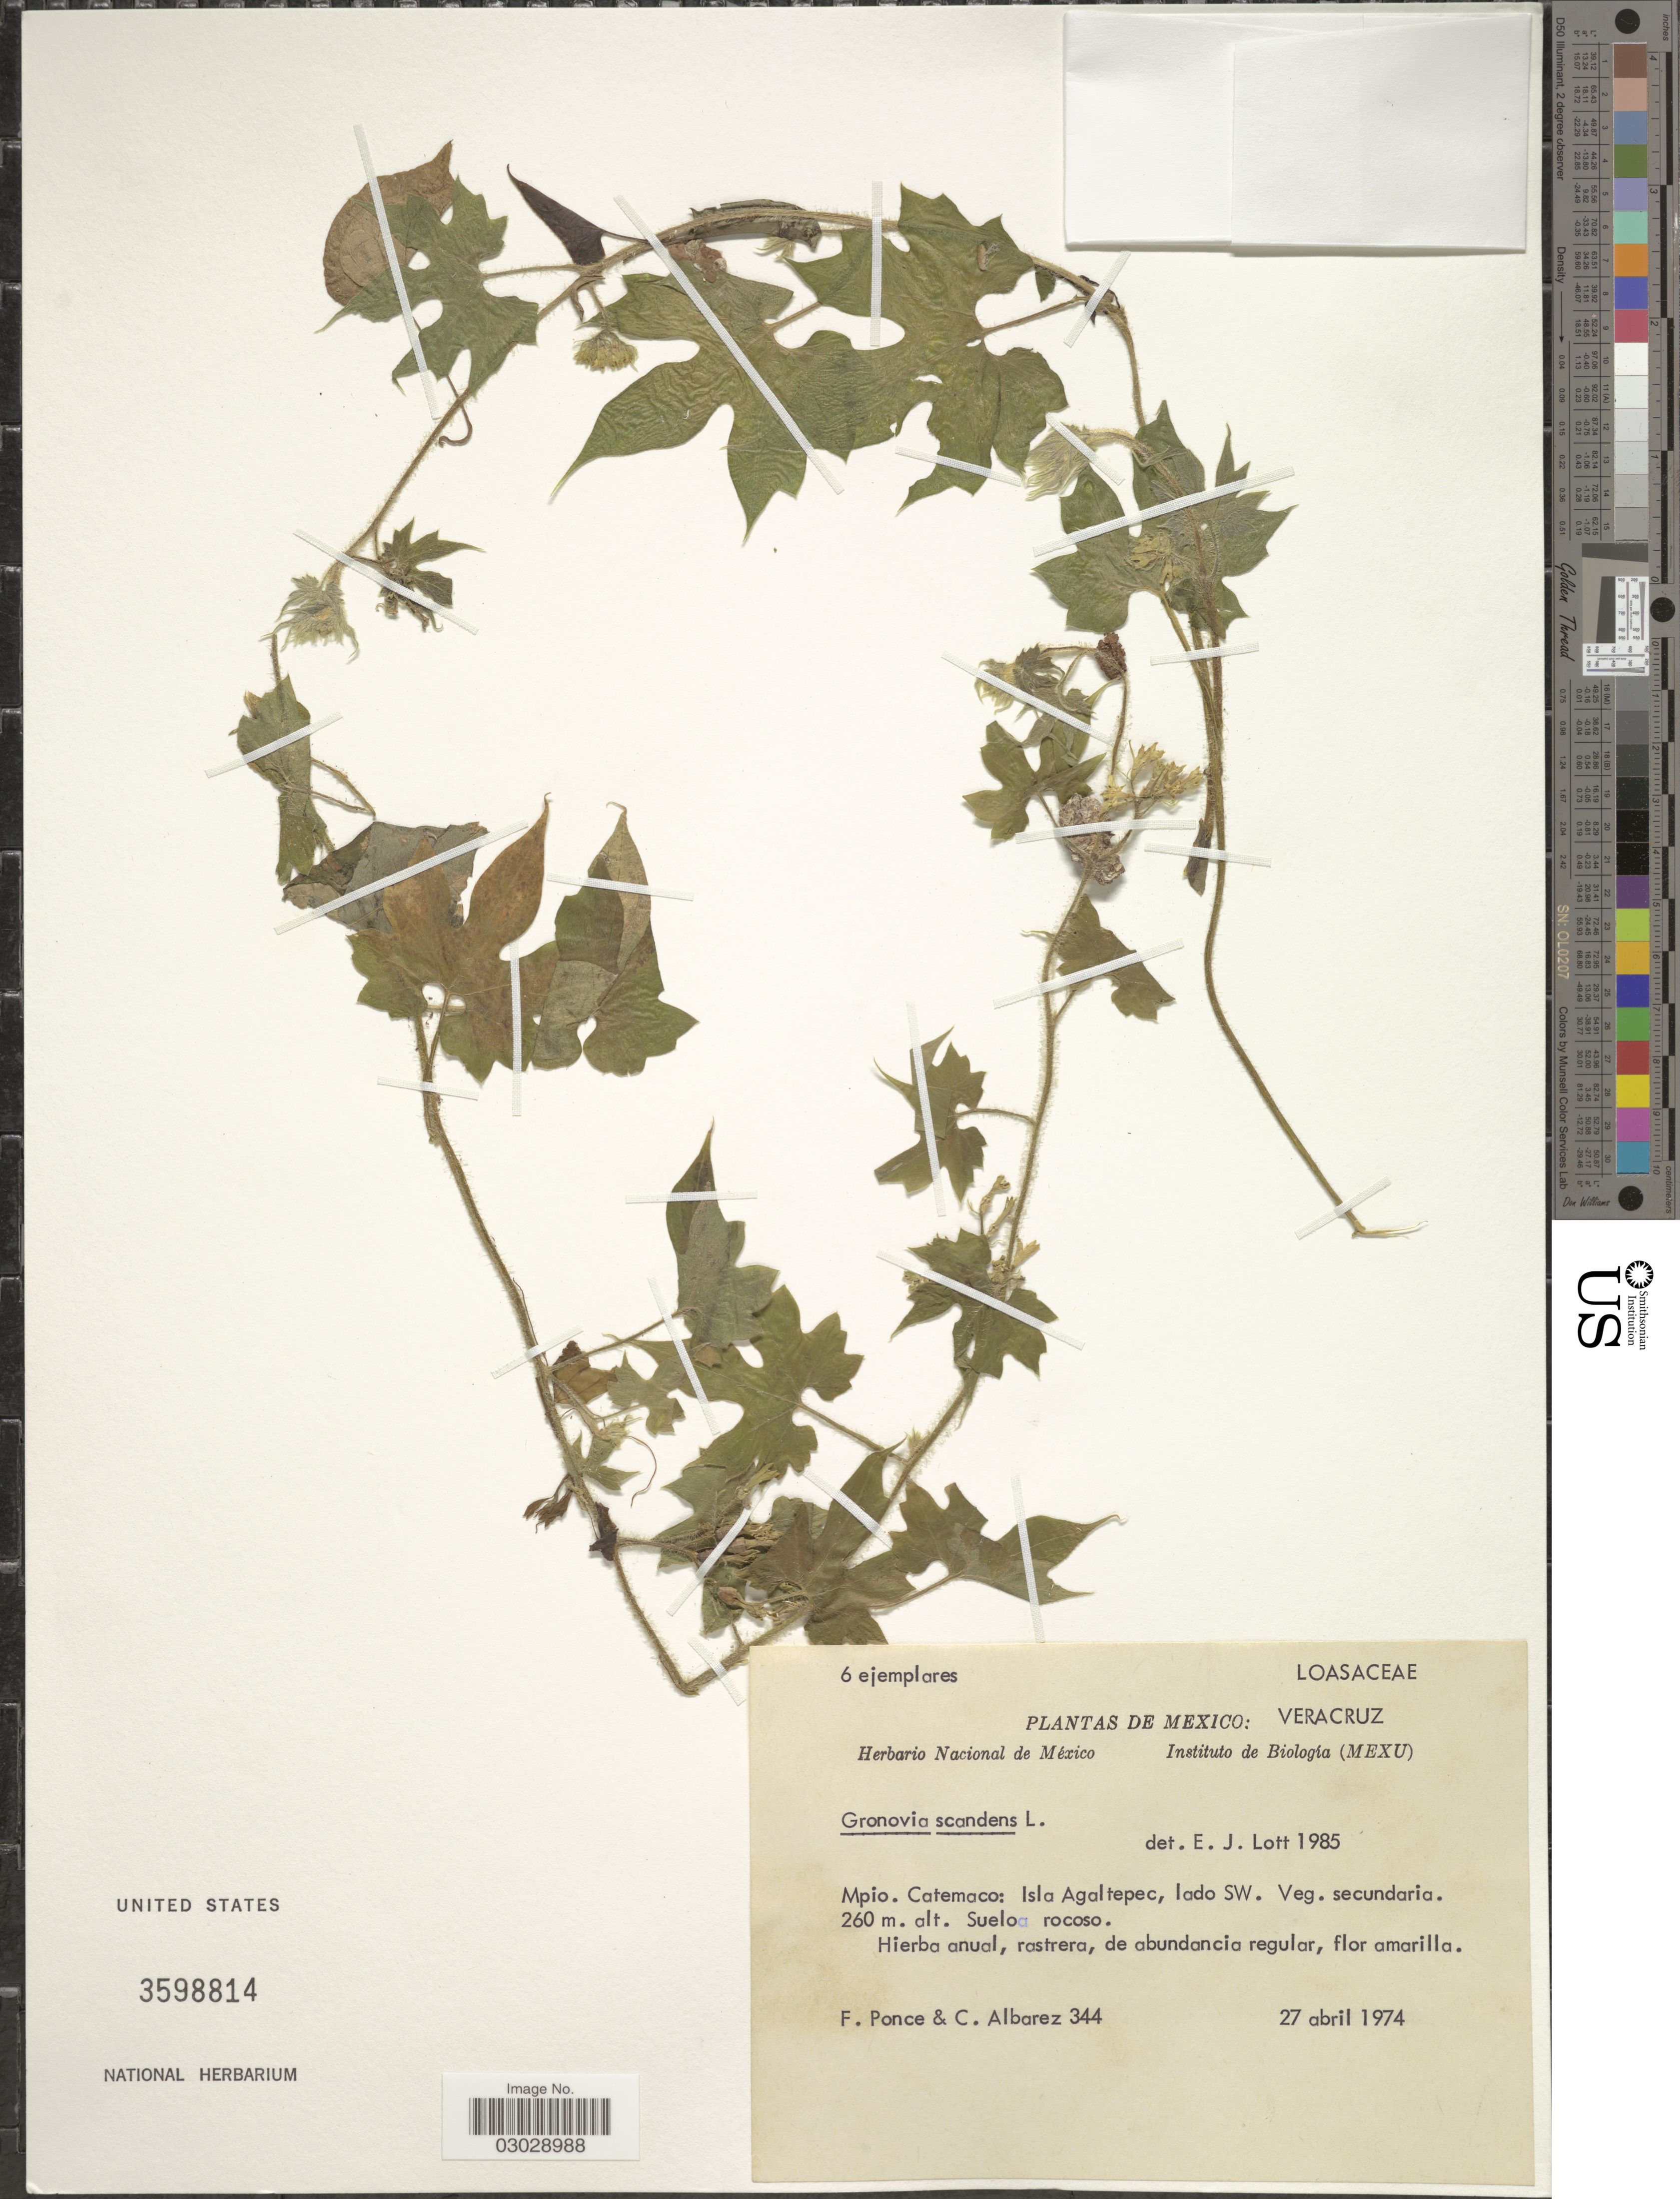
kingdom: Plantae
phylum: Tracheophyta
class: Magnoliopsida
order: Cornales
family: Loasaceae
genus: Gronovia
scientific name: Gronovia scandens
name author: L.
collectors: F. Ponce & C. Albarez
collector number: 344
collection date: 1974-04-27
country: Mexico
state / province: Veracruz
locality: Veracruz. Mpio. Catemaco: Isla Agaltepec, lado SW.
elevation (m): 260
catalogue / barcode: US 3598814